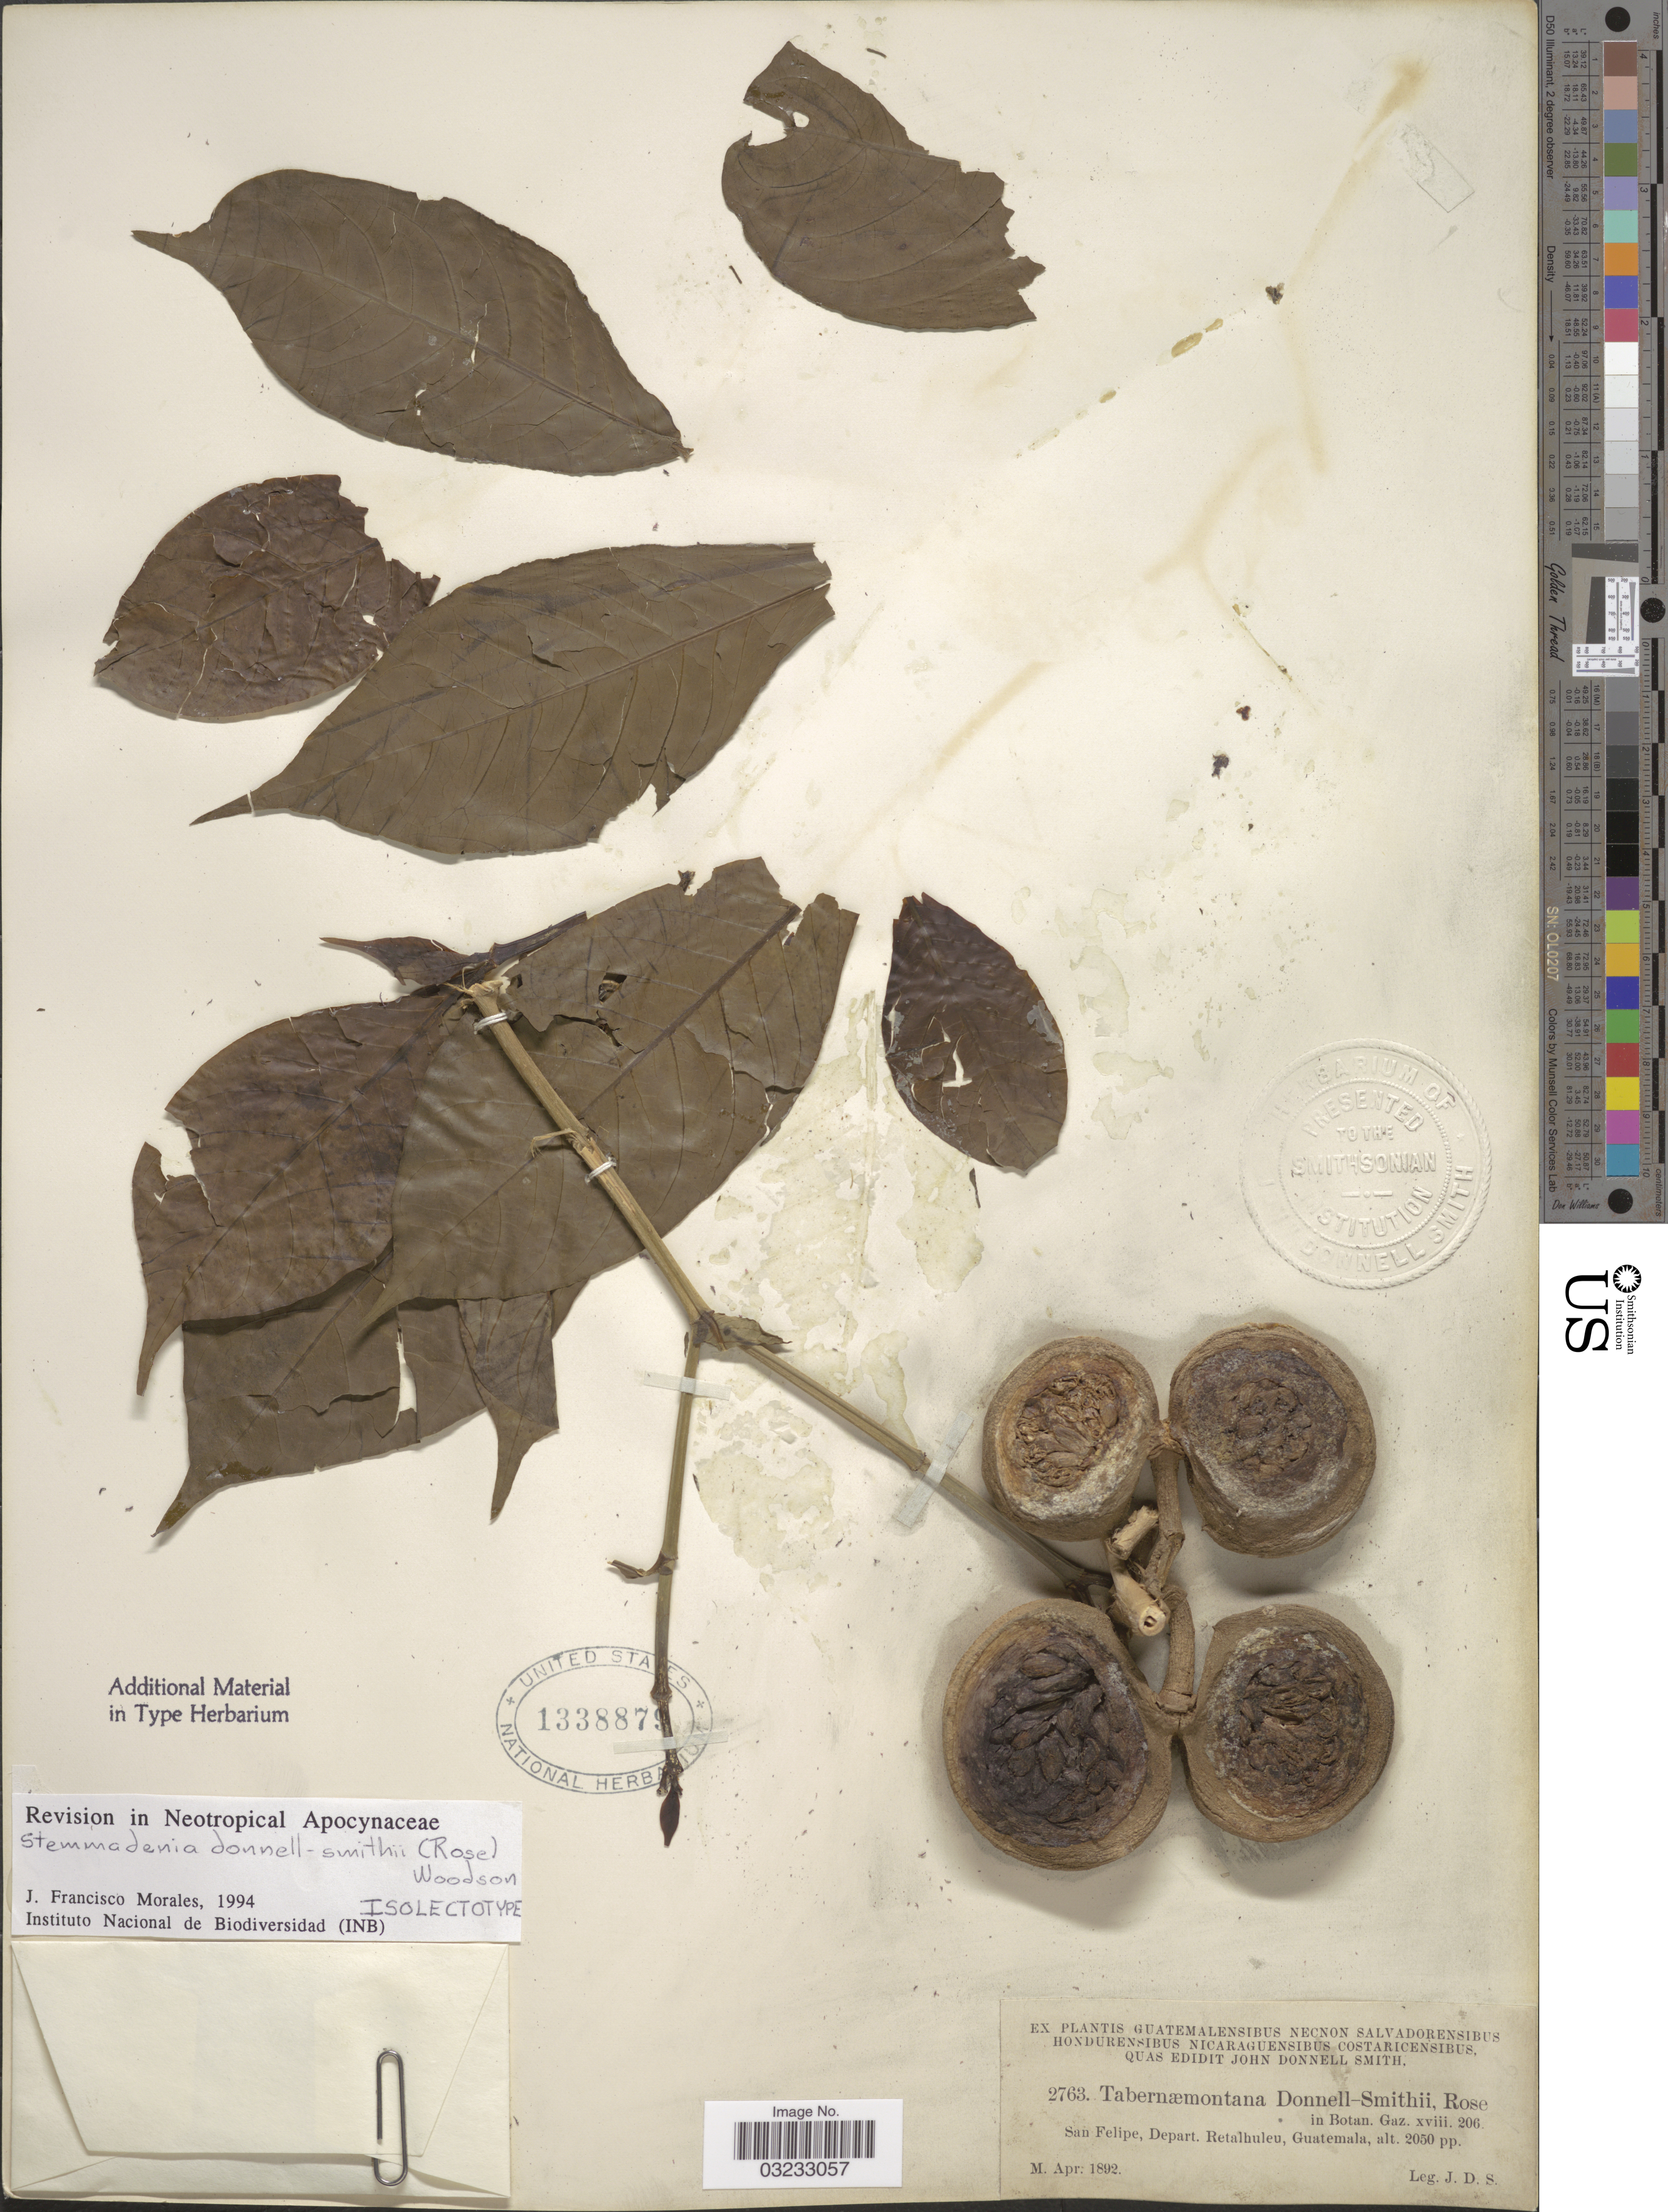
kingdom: Plantae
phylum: Tracheophyta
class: Magnoliopsida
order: Gentianales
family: Apocynaceae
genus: Stemmadenia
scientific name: Stemmadenia donnell-smithii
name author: (Rose ex Donn. Sm.) Woodson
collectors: J. Donnell Smith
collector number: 2763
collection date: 1892-04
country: Guatemala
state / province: Retalhuleu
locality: San Felipe, Depart. Retalhuleu.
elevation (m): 625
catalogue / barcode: US 1338879